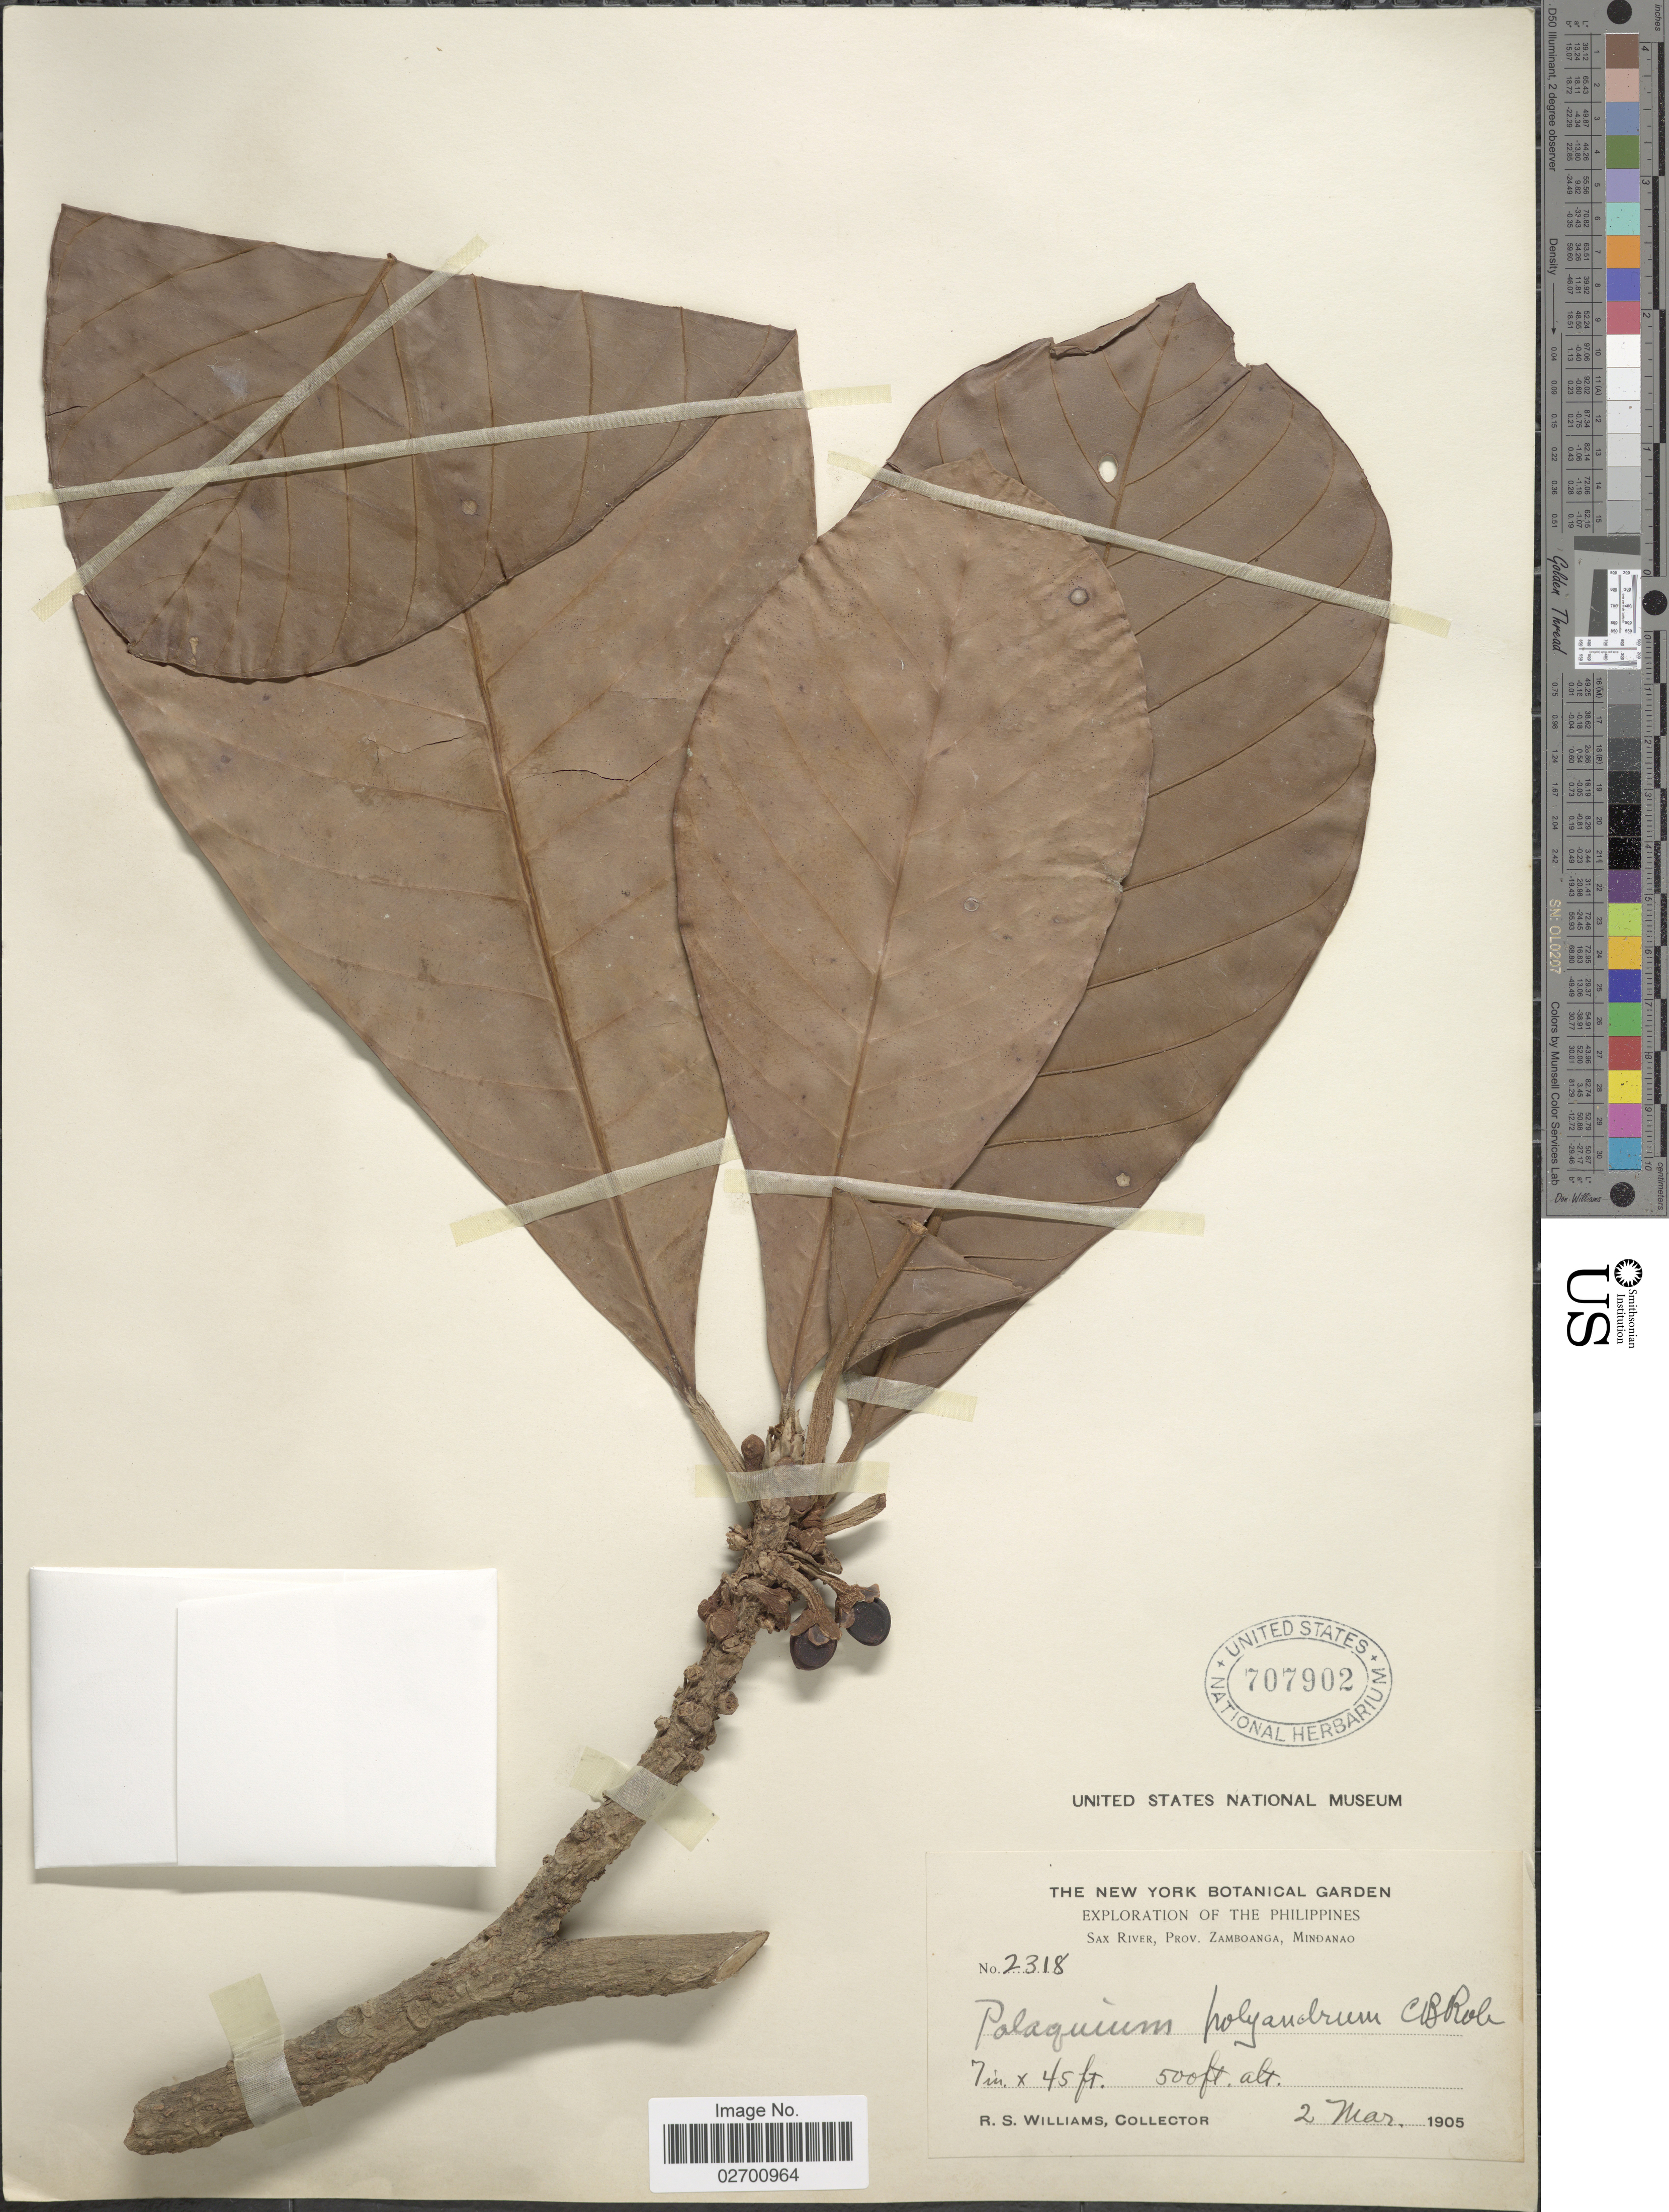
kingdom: Plantae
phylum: Tracheophyta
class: Magnoliopsida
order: Ericales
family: Sapotaceae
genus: Palaquium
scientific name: Palaquium polyandrum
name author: C.B. Rob.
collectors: R. S. Williams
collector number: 2318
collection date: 1905-03-02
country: Philippines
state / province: Zamboanga Peninsula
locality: Sax River, Prov. Zamboanga, Mindanao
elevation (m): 152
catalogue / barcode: US 707902